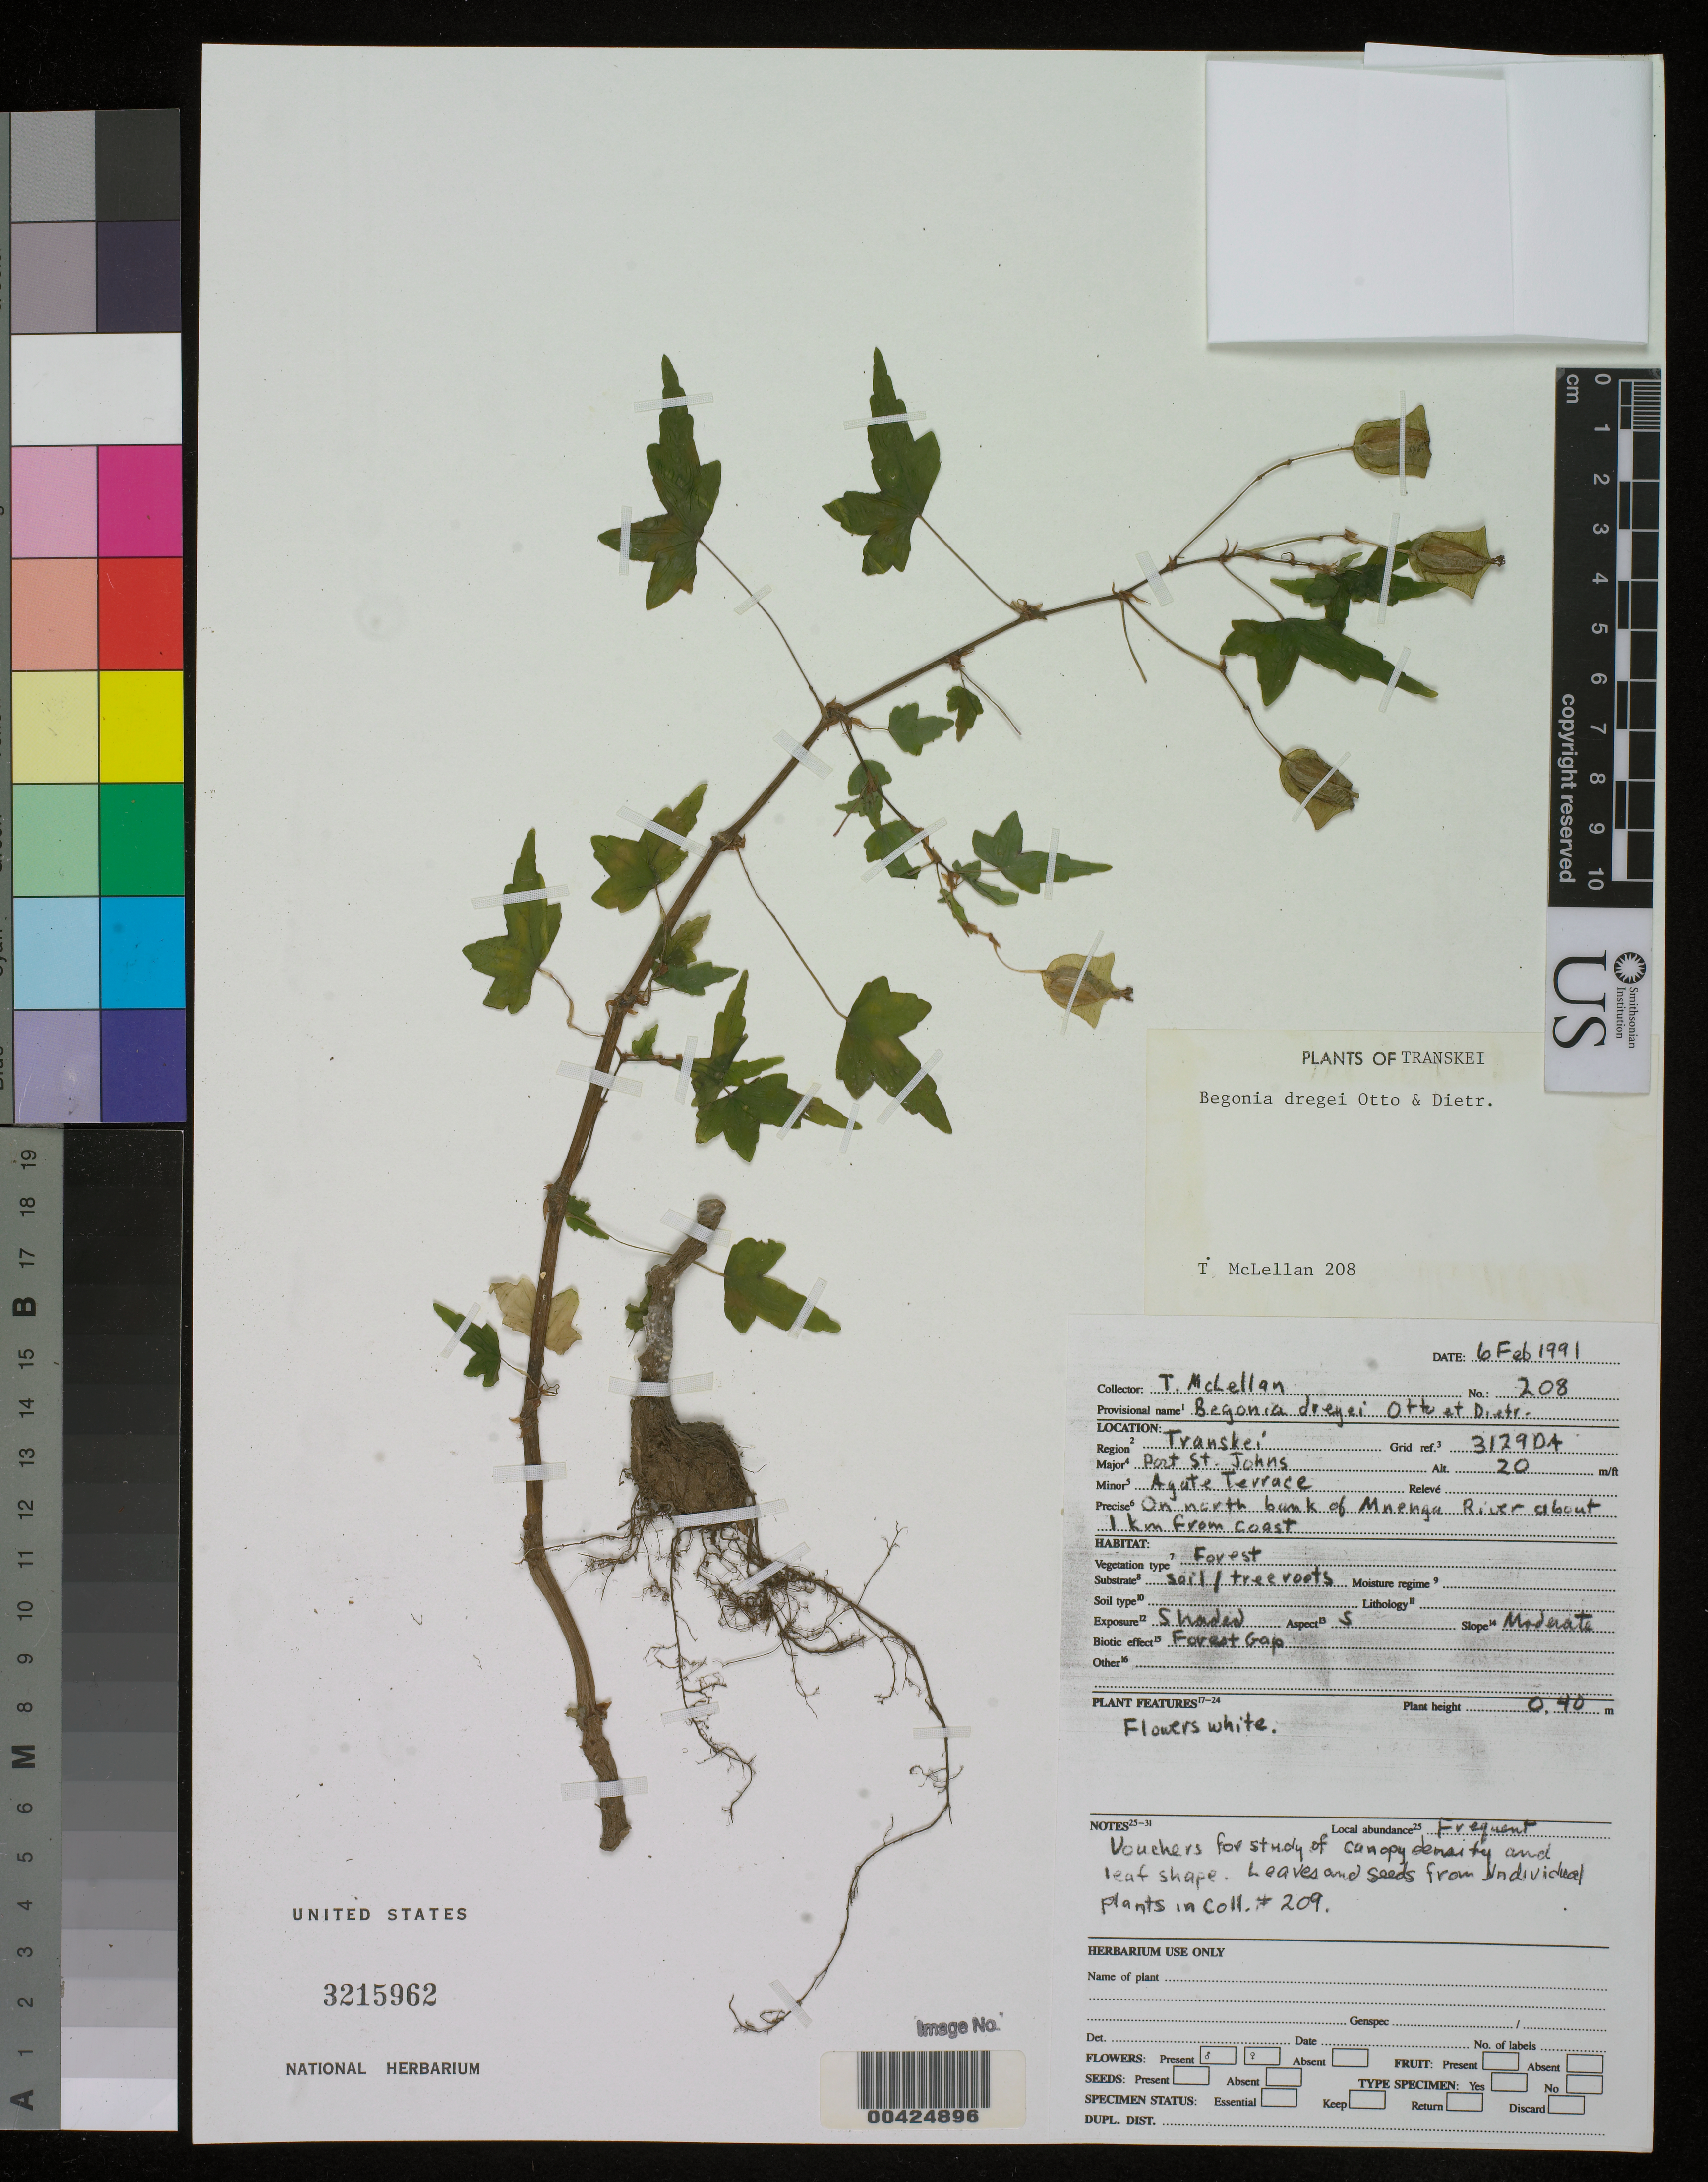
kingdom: Plantae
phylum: Tracheophyta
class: Magnoliopsida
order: Cucurbitales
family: Begoniaceae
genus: Begonia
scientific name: Begonia dregei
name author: Otto & D. Dietr.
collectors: T. McLellan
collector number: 208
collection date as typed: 06 Feb 1991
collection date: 1991-02-06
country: South Africa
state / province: Eastern Cape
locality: Transkei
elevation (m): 20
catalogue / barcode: US 3215962